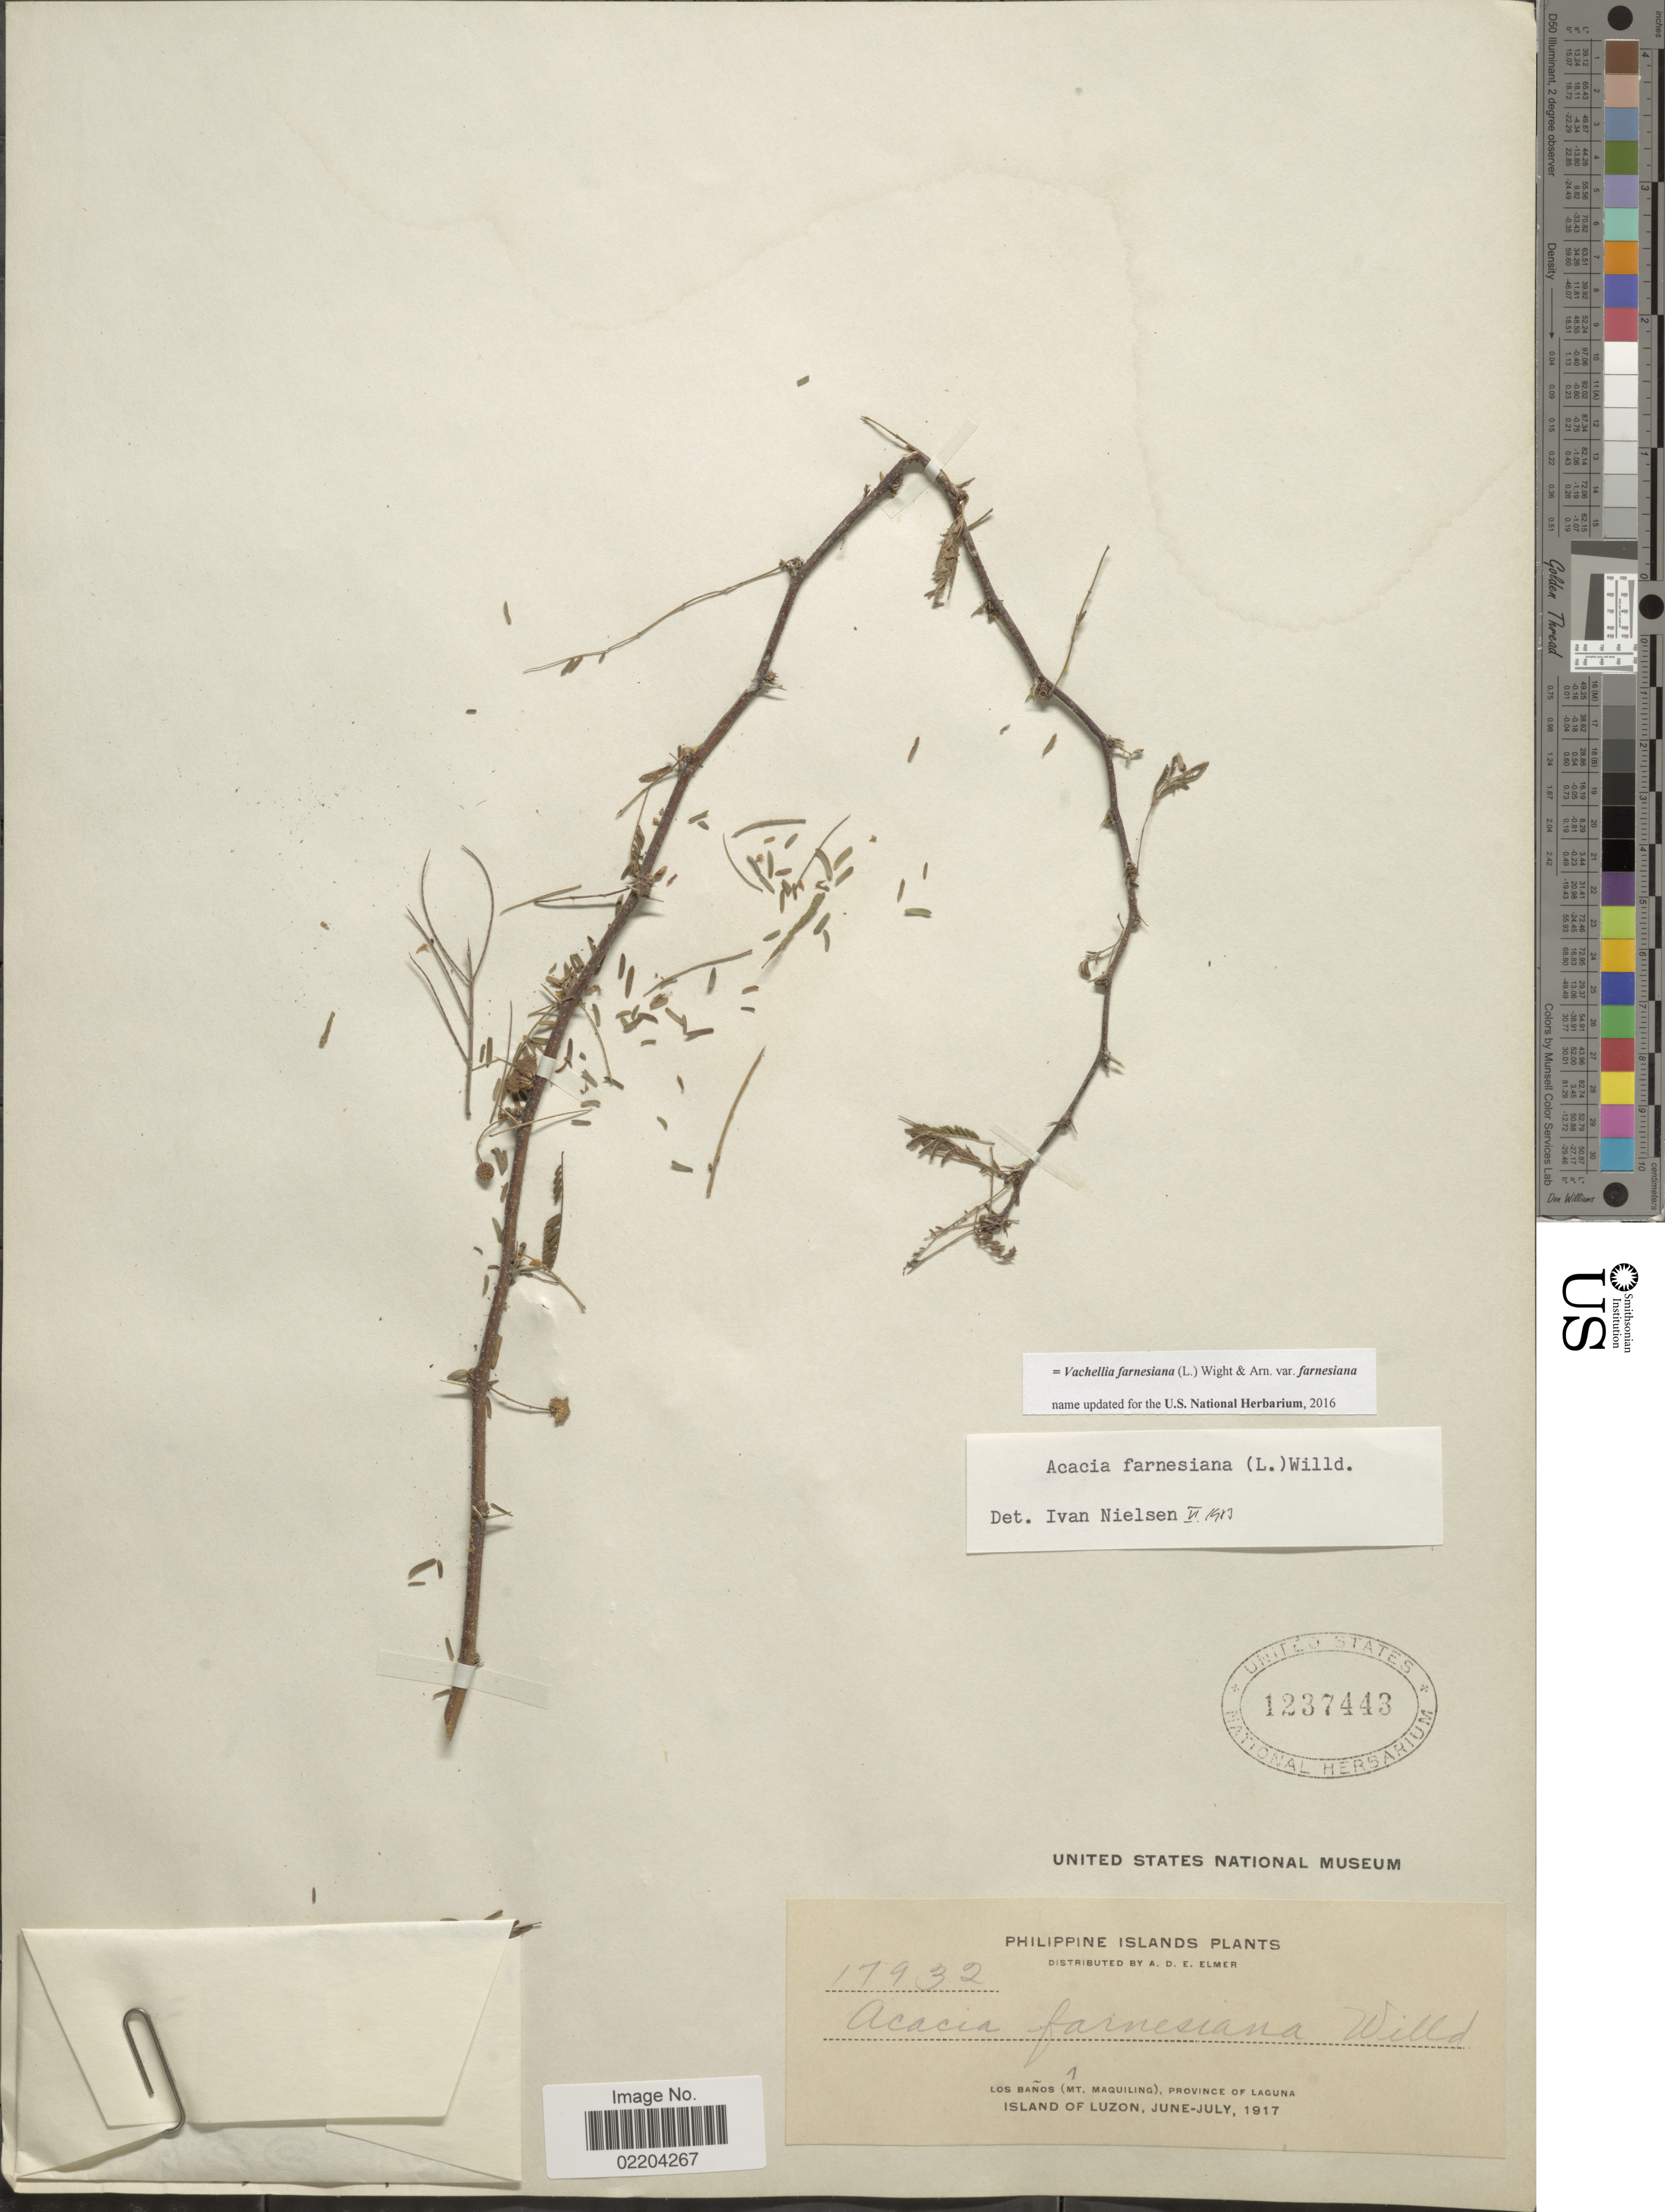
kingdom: Plantae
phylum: Tracheophyta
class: Magnoliopsida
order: Fabales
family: Fabaceae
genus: Vachellia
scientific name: Vachellia farnesiana var. farnesiana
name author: (L.) Wight & Arn.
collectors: A. D. E. Elmer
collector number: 17932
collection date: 1917-06/1917-07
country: Philippines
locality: Los Banos (Mt. Maquiling) Province of Laguna. Island of Luzon.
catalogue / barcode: US 1237443